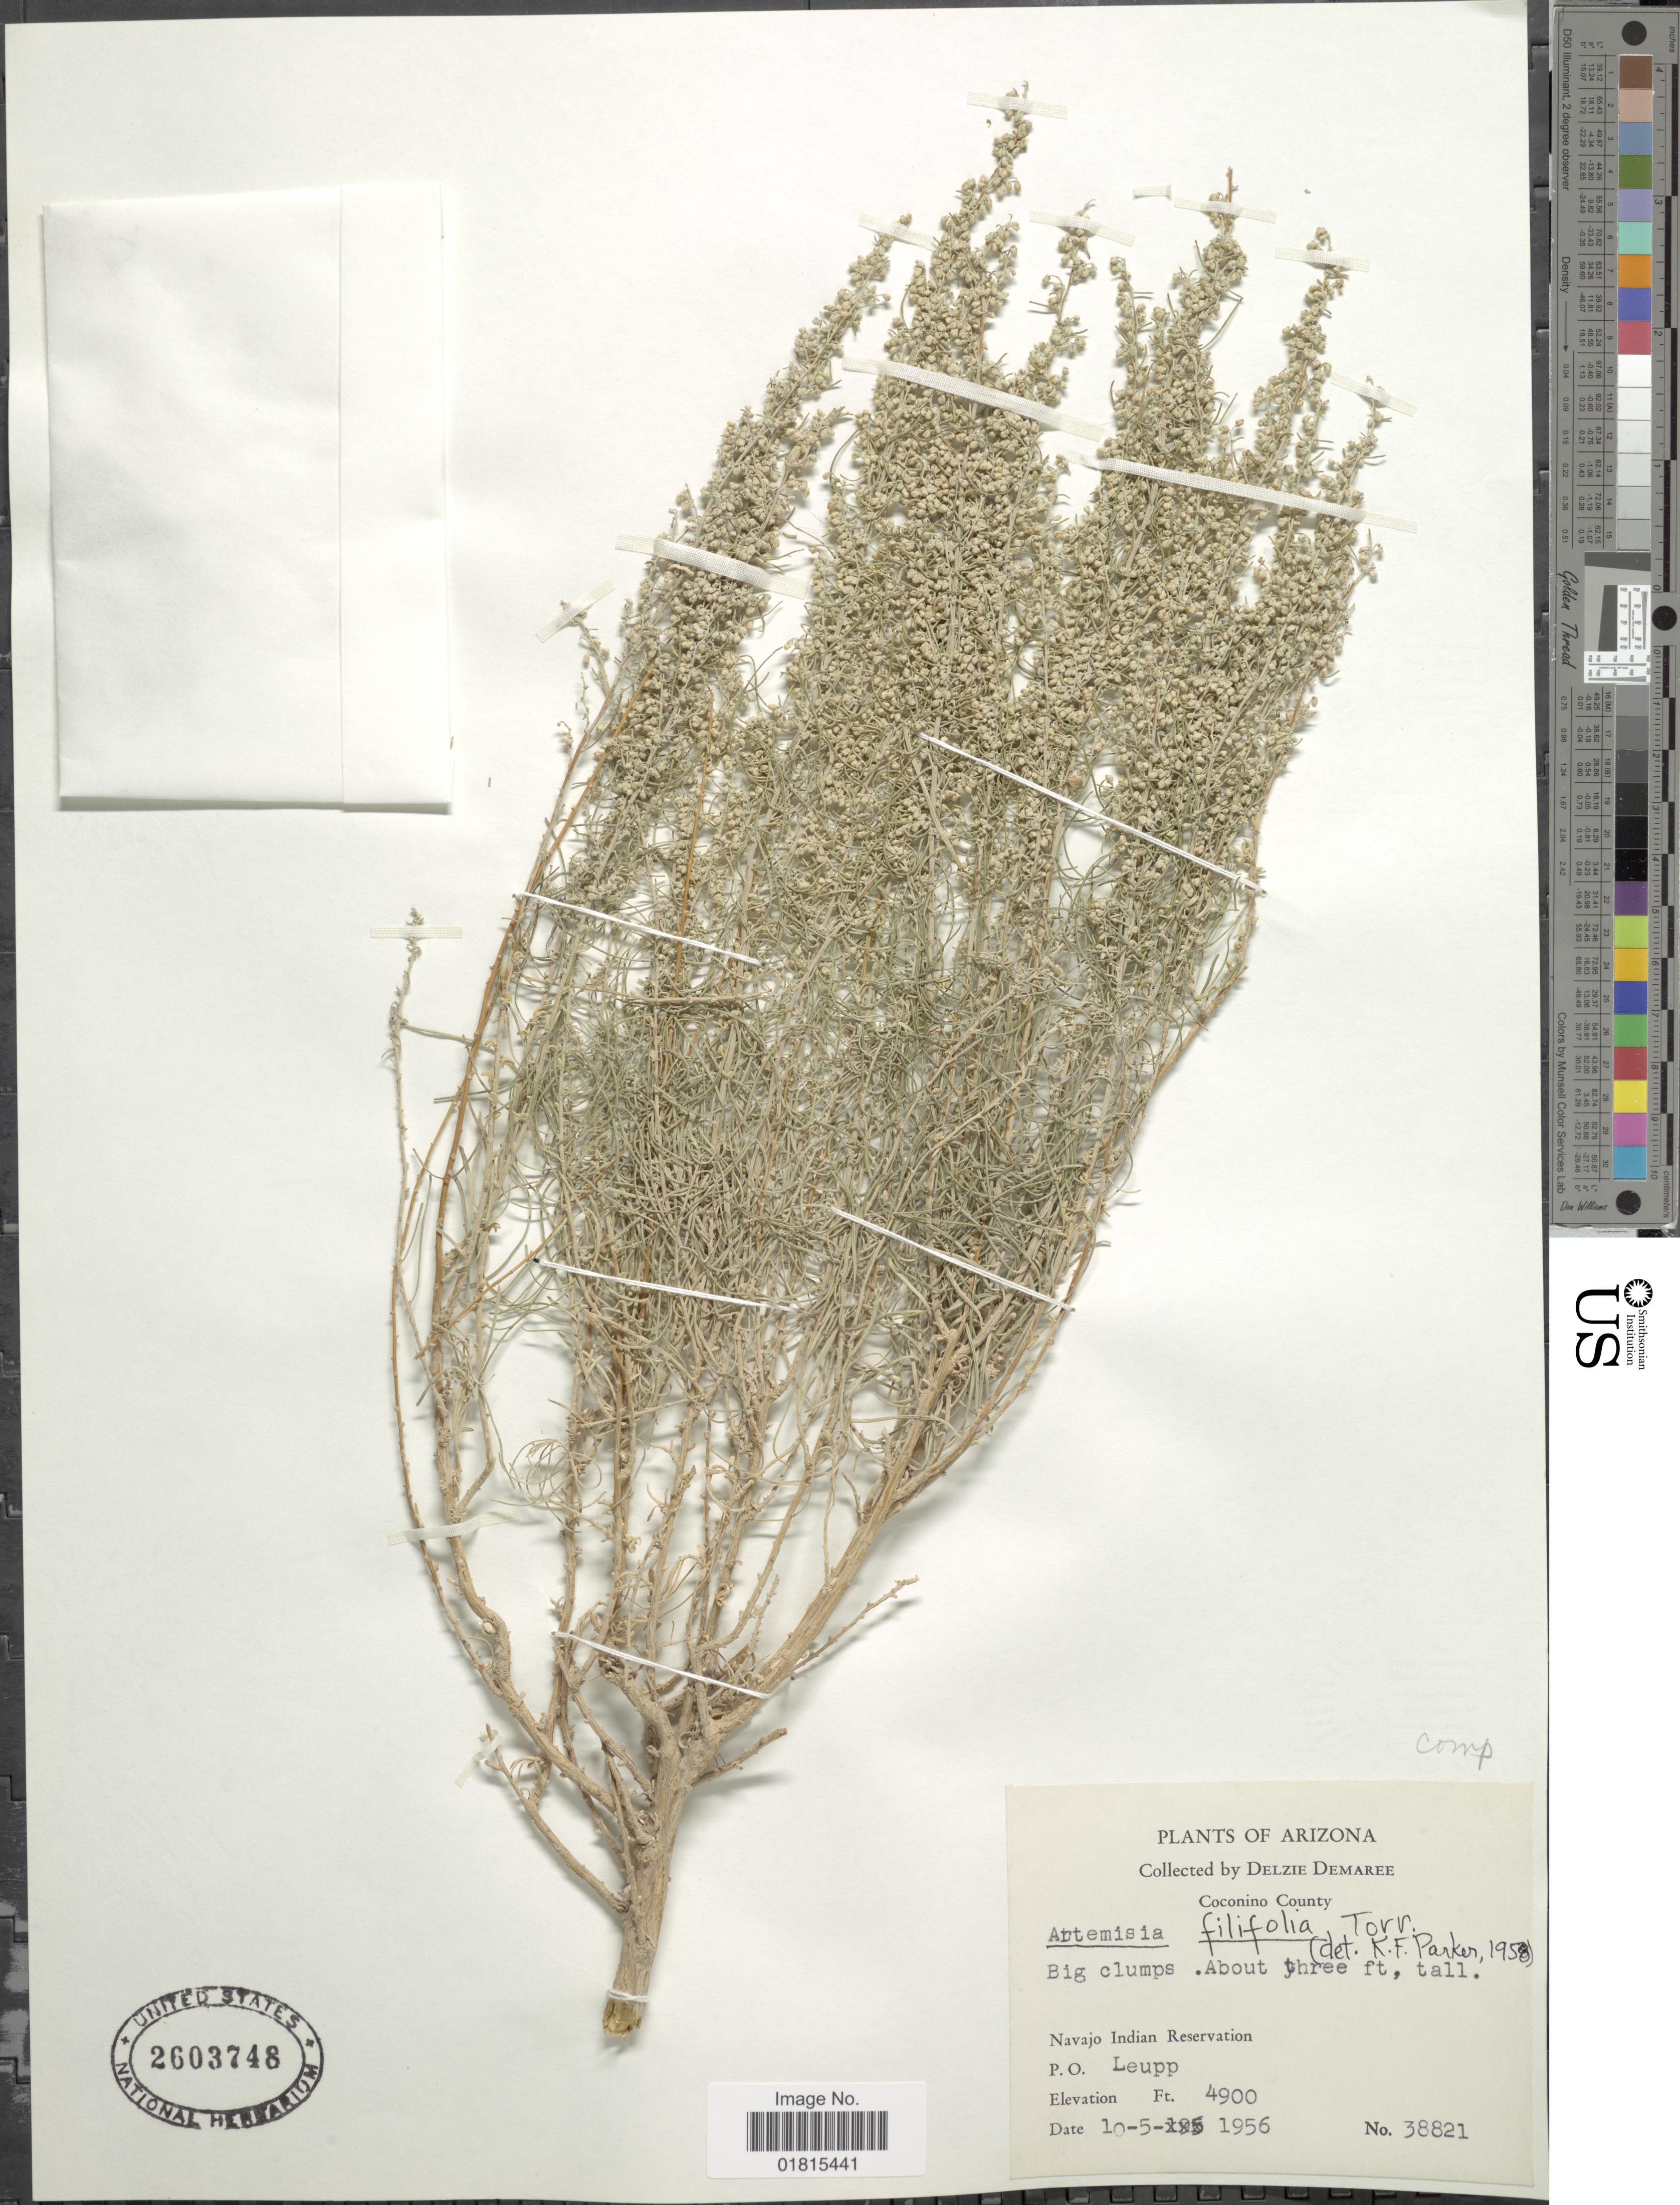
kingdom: Plantae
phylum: Tracheophyta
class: Magnoliopsida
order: Asterales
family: Asteraceae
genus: Artemisia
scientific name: Artemisia filifolia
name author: Torr.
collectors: D. Demaree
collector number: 38821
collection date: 1956-10-05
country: United States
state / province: Arizona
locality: Coconino County. Navajo Indian Reservation. P.O. Leupp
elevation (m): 1494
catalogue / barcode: US 2603748